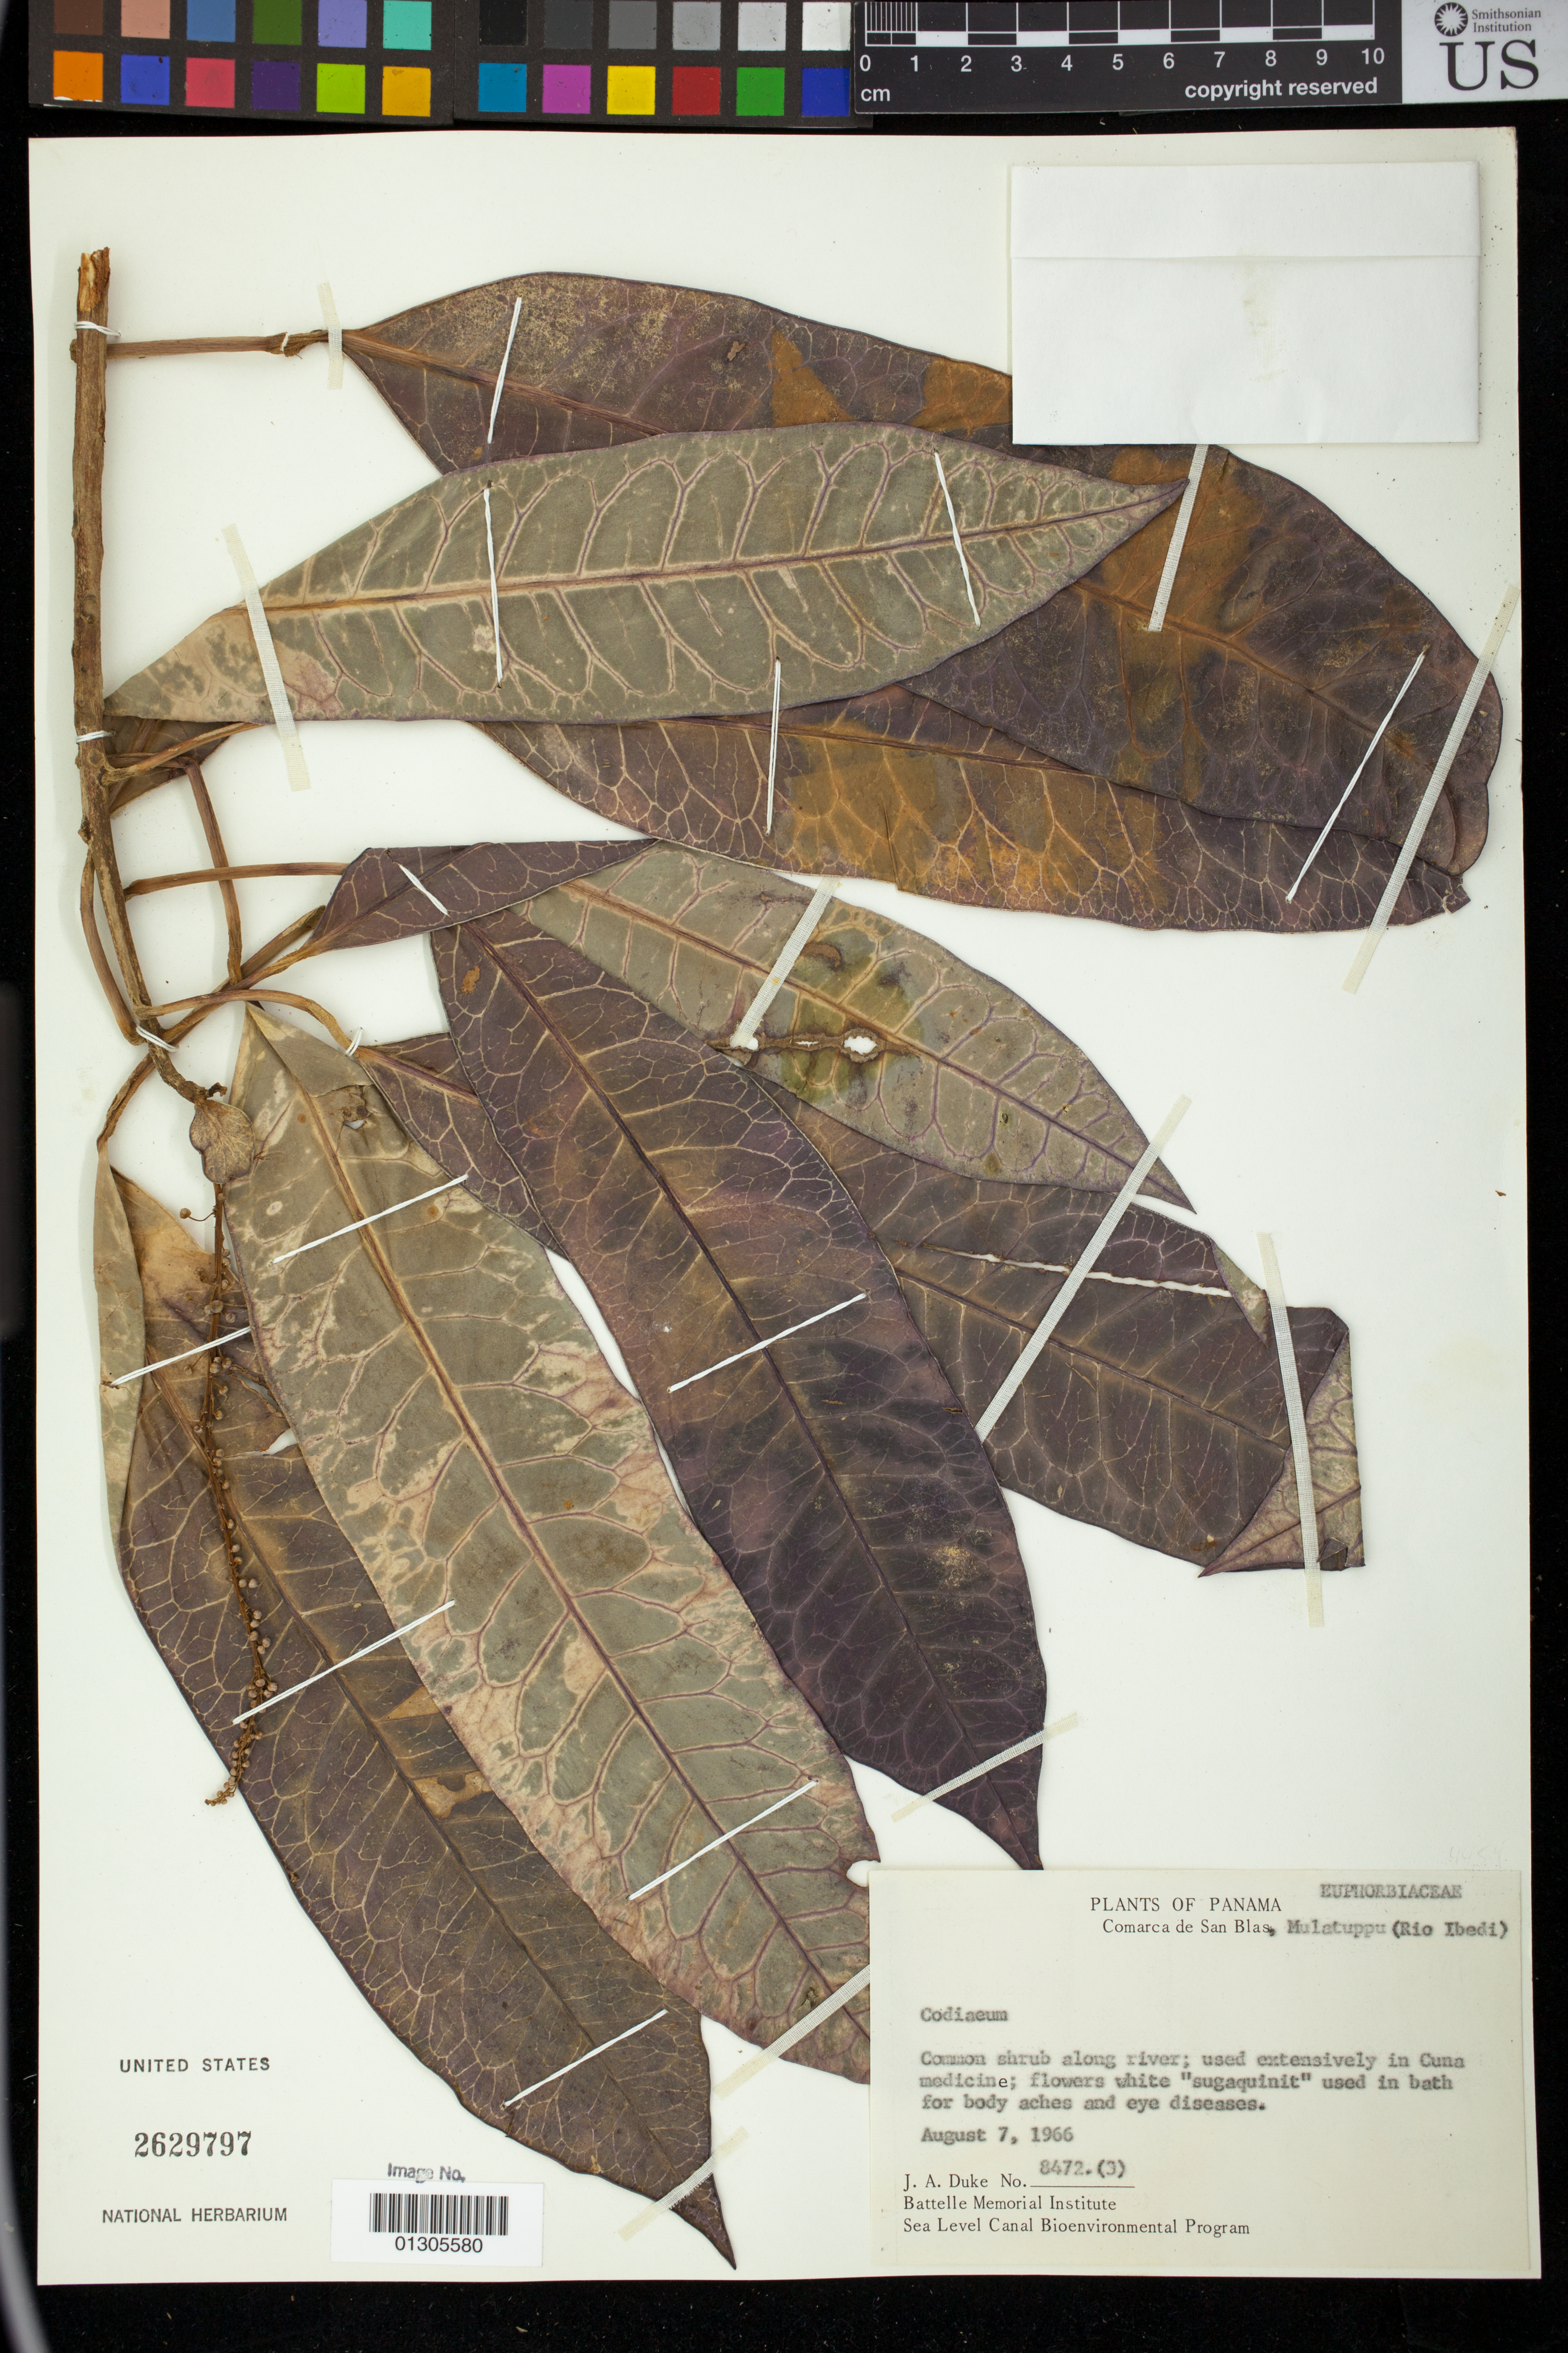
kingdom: Plantae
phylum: Tracheophyta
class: Magnoliopsida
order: Malpighiales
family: Euphorbiaceae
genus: Codiaeum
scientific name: Codiaeum variegatum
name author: (L.) Rumph. ex A. Juss.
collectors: J. A. Duke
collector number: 8472.(3)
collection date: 1966-08-07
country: Panama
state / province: Kuna Yala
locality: Comerca de San Blas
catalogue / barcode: US 2629797